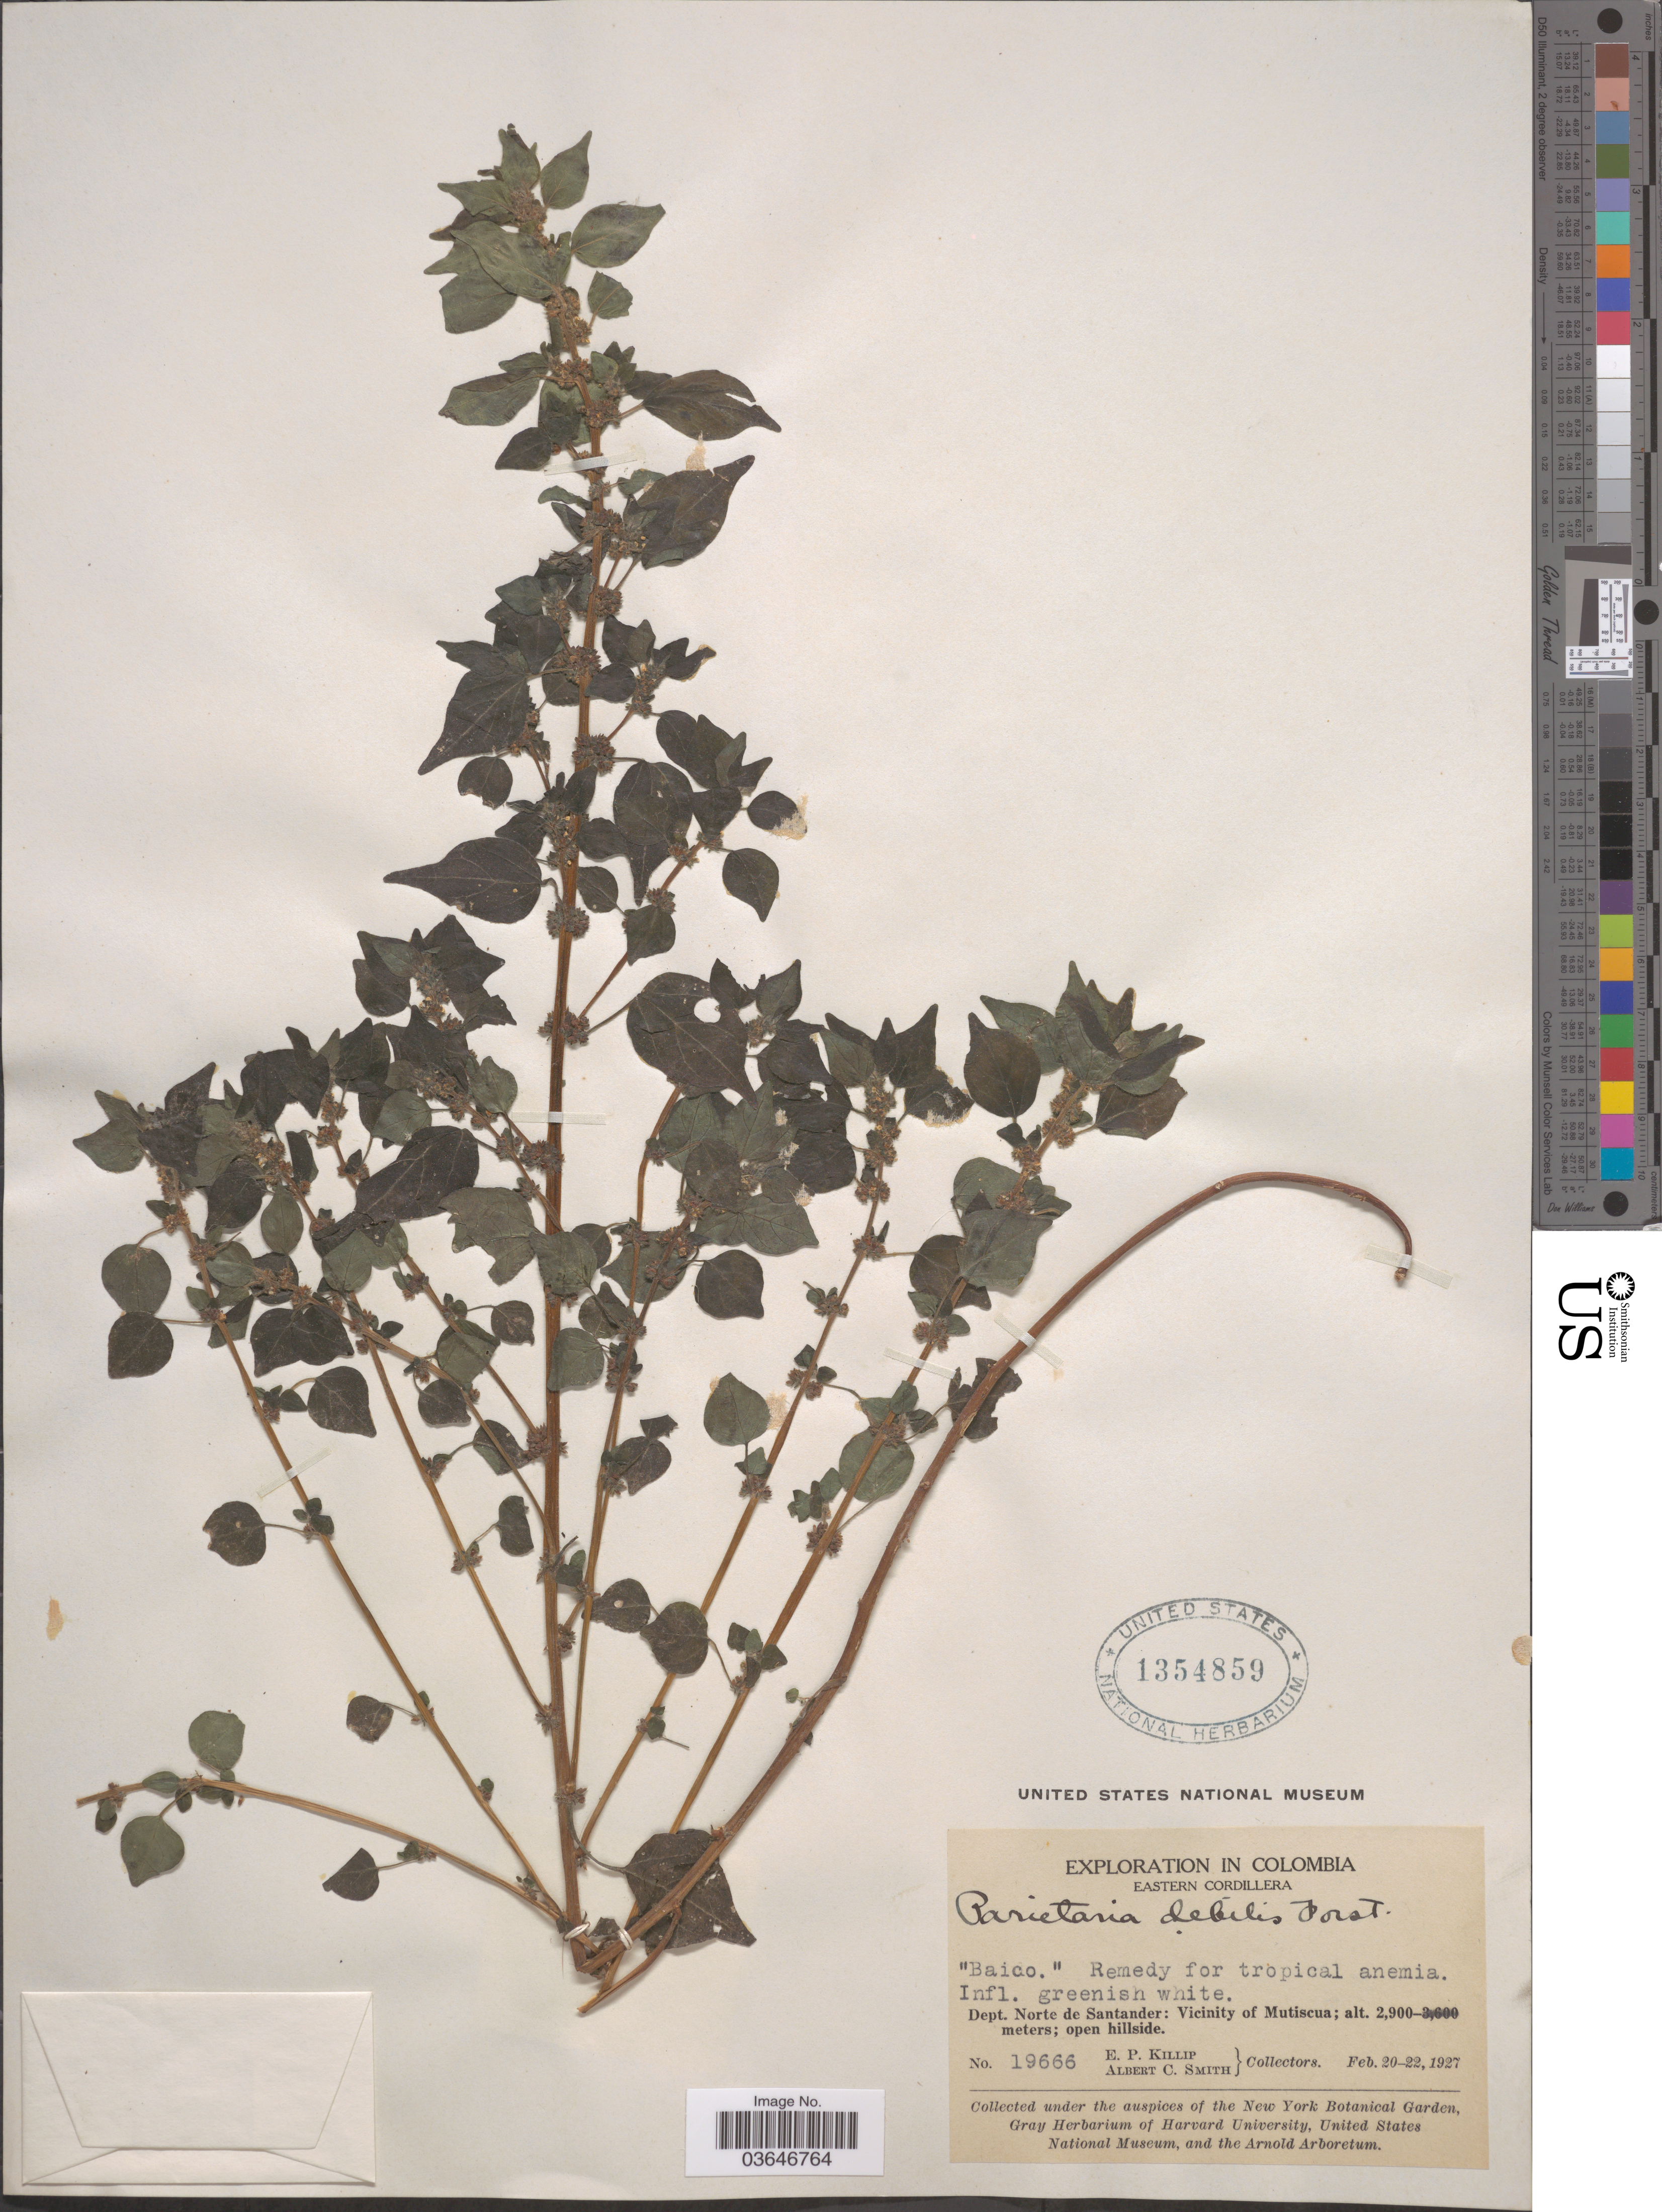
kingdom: Plantae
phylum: Tracheophyta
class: Magnoliopsida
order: Rosales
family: Urticaceae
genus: Parietaria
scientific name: Parietaria debilis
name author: G. Forst.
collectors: E. P. Killip & A. C. Smith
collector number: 19666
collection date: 1927-02-20/1927-02-22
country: Colombia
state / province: Norte de Santander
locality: Eastern Cordillera. Dept. Norte de Santander: Vicinity of Mutiscua.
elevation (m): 2900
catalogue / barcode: US 1354859